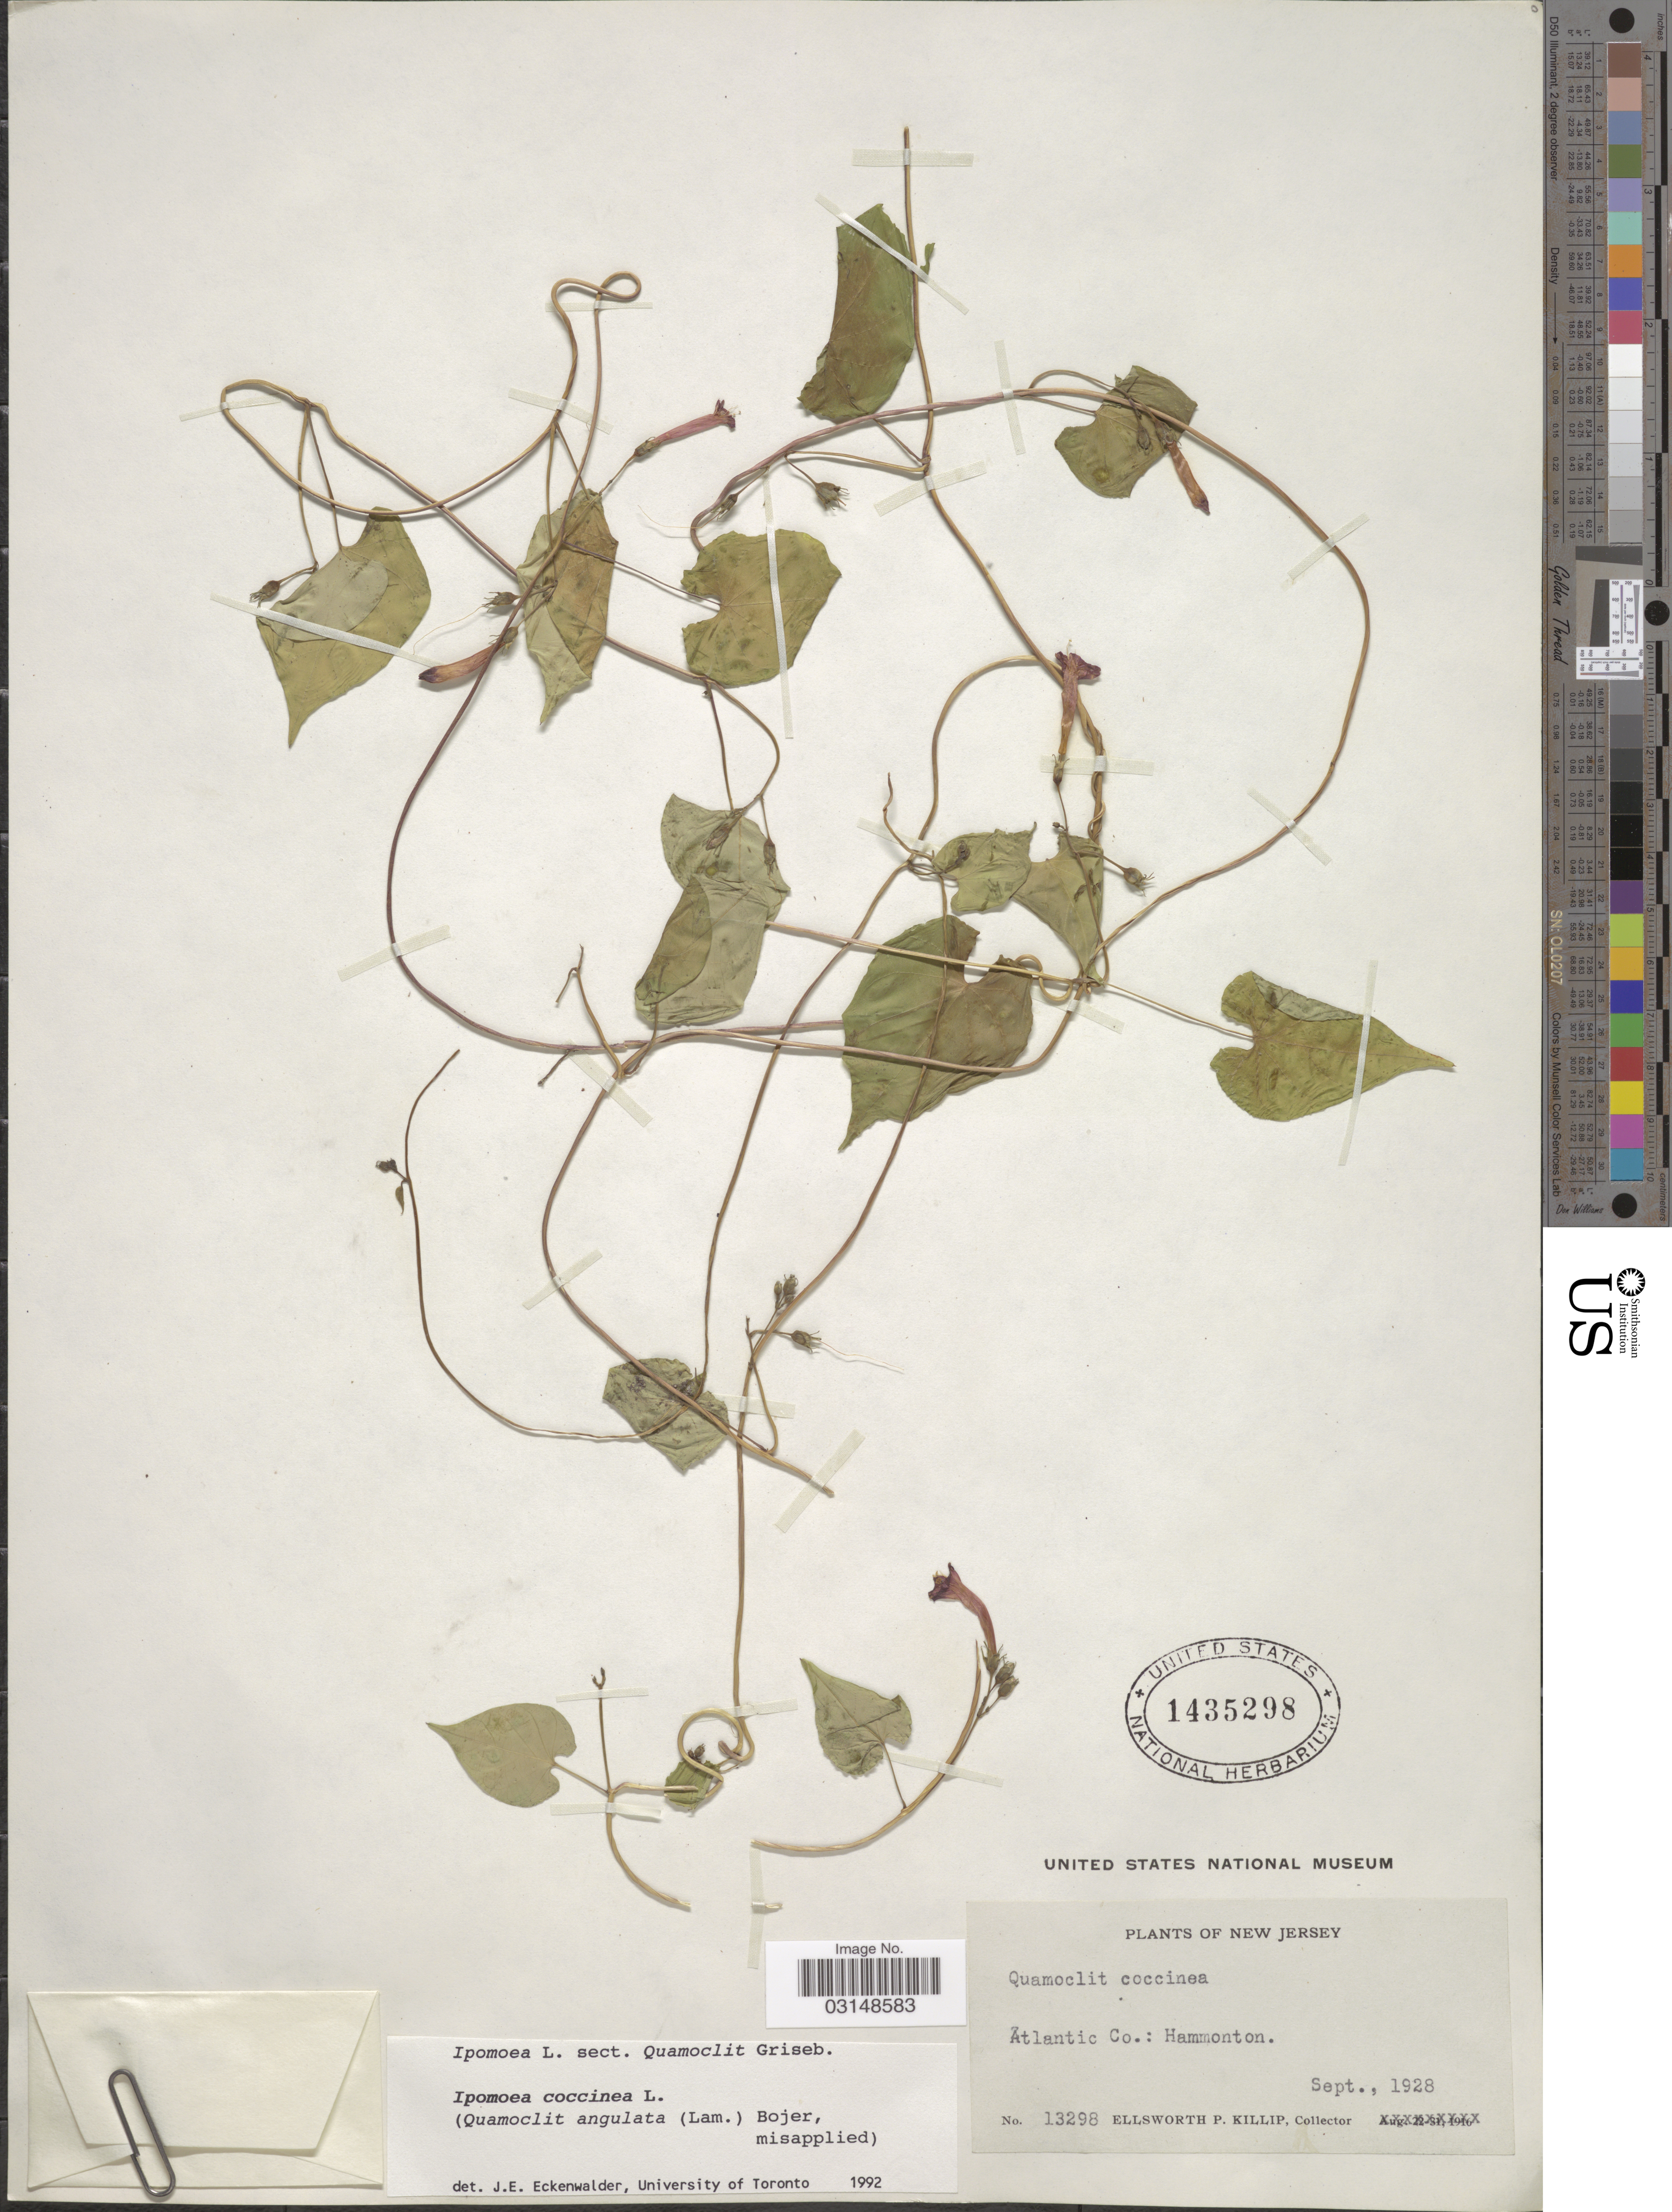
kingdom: Plantae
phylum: Tracheophyta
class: Magnoliopsida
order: Solanales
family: Convolvulaceae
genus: Ipomoea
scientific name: Ipomoea coccinea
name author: L.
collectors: E. P. Killip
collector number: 13298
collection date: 1928-09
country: United States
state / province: New Jersey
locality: Atlantic Co.: Hammonton.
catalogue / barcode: US 1435298